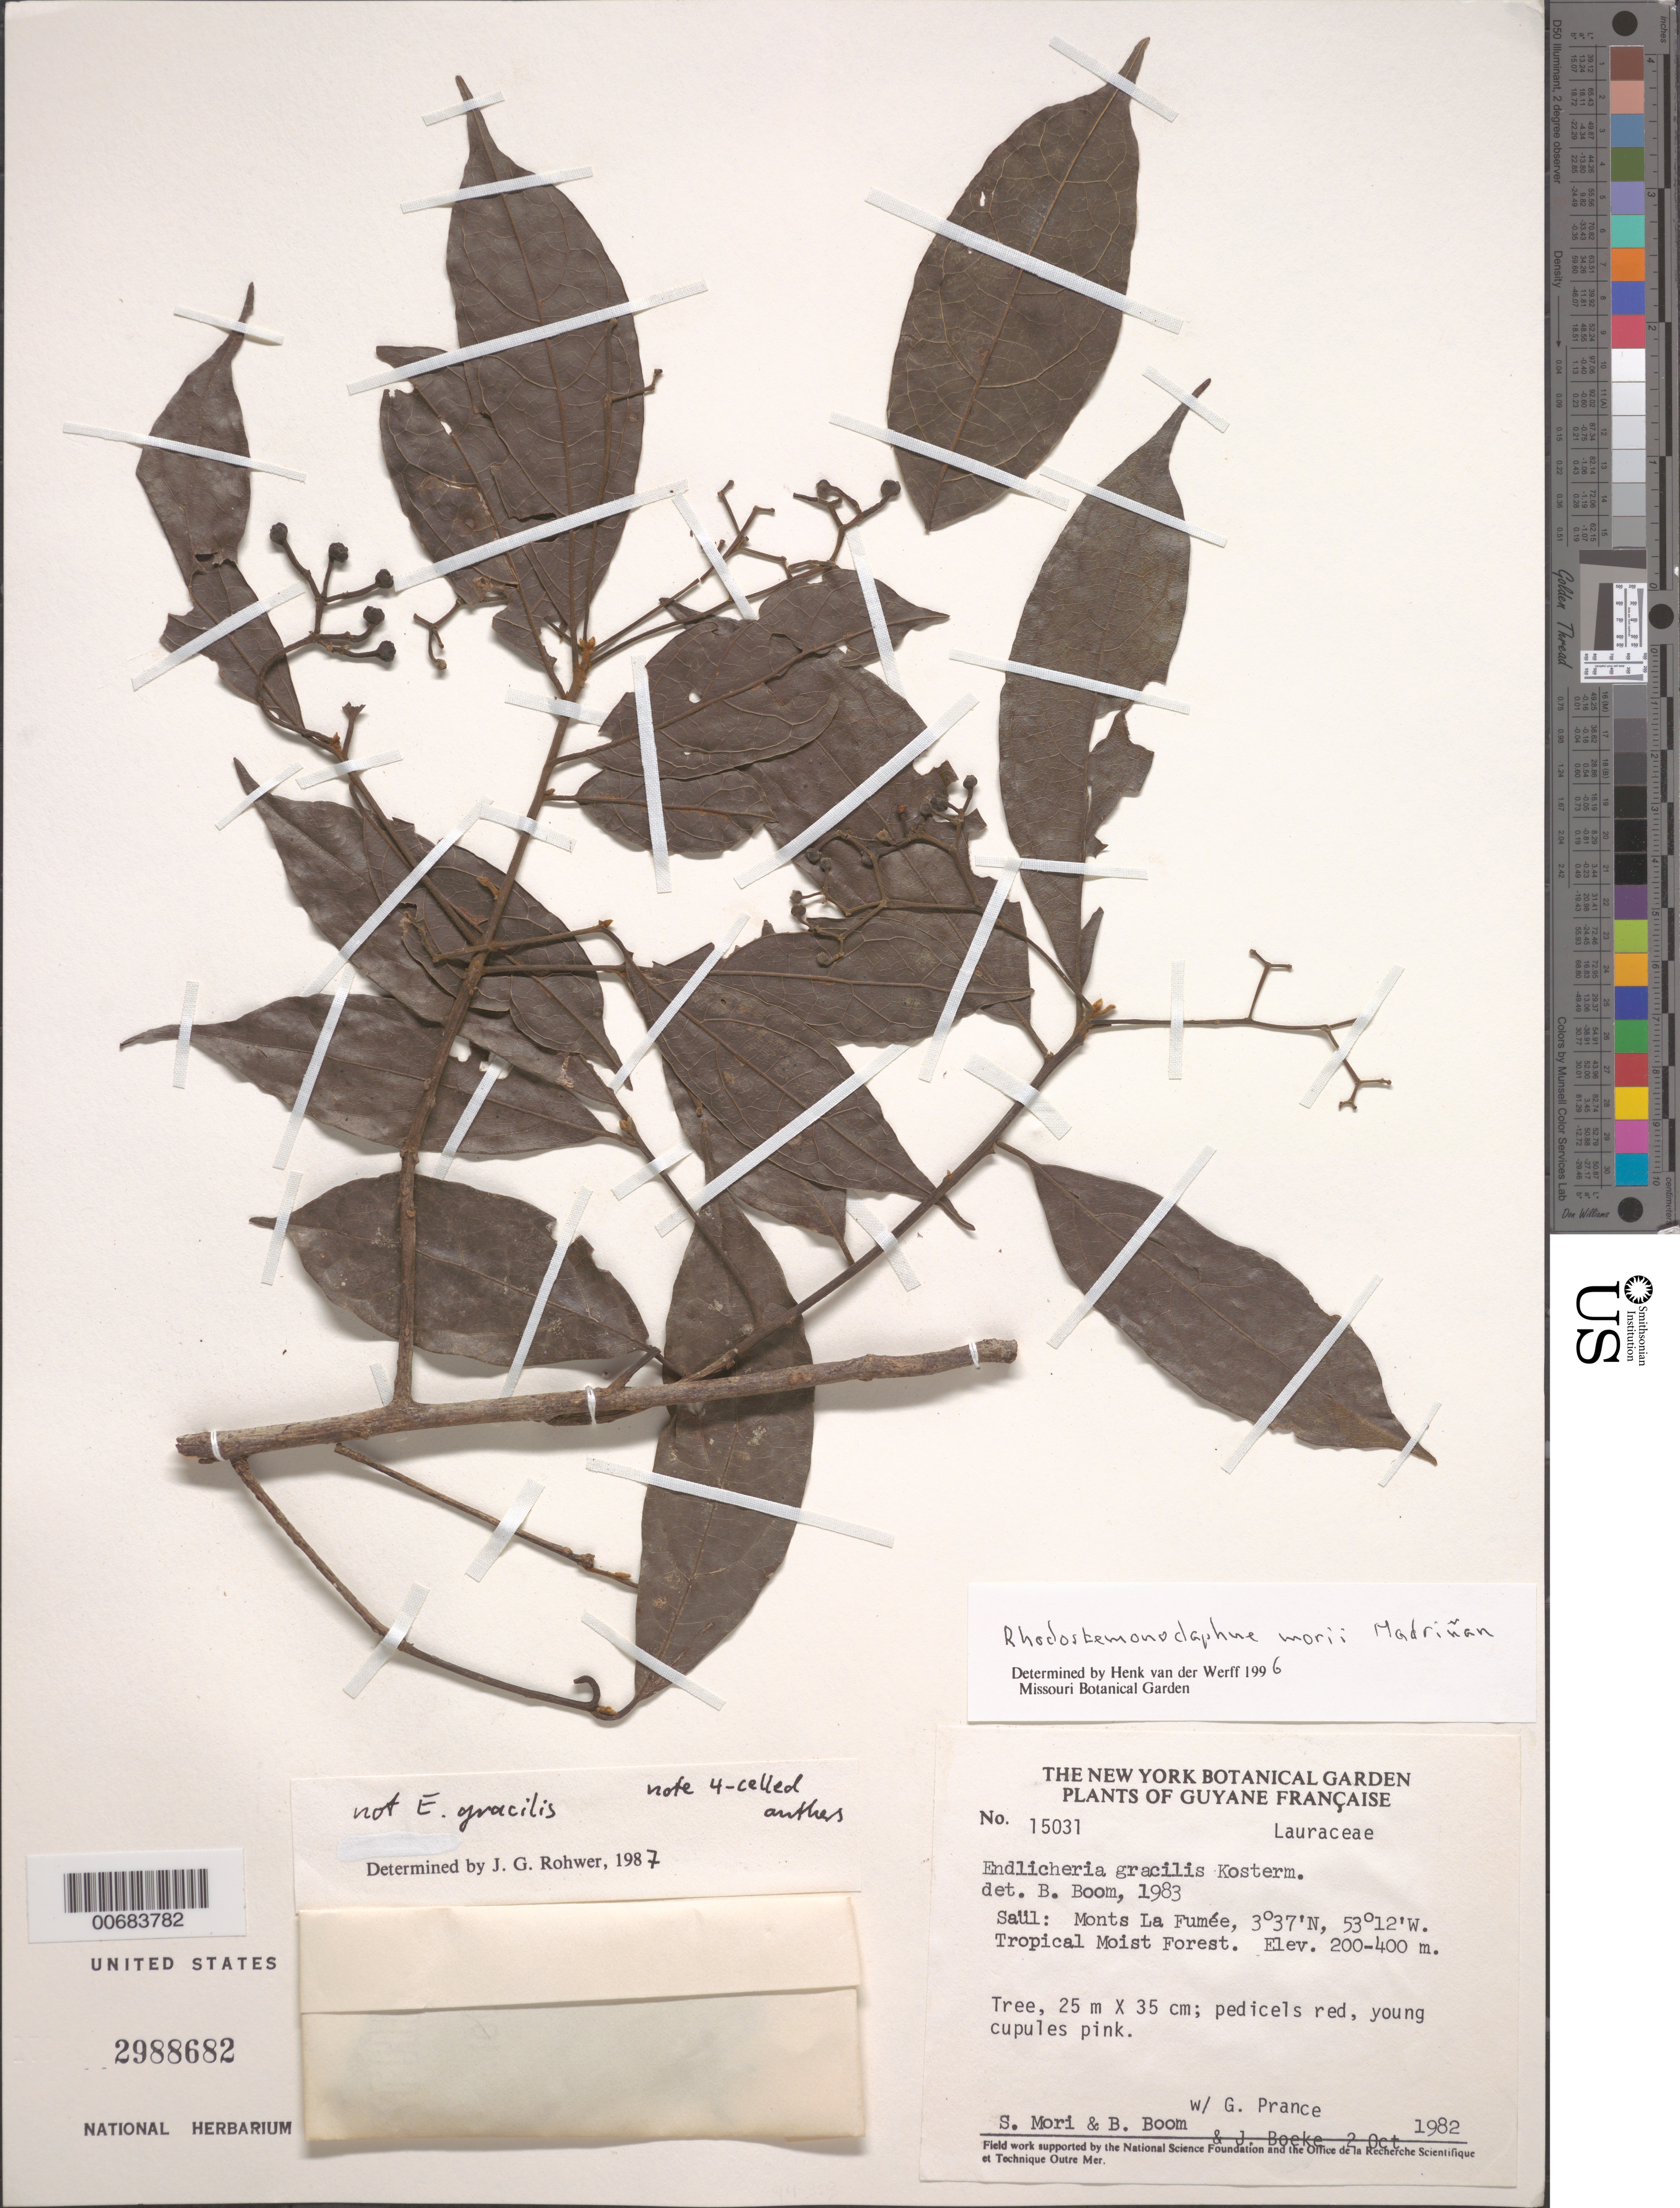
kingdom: Plantae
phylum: Tracheophyta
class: Magnoliopsida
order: Laurales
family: Lauraceae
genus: Rhodostemonodaphne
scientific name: Rhodostemonodaphne morii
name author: Madriñán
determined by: van der Werff, H., (MO), Missouri Botanical Garden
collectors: S. Mori, B. M. Boom, G. T. Prance & J. D. Boeke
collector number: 15031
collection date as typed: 2-Oct-82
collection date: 1982-10-02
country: French Guiana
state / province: Saint-Laurent-du-Maroni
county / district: Saül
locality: Saül, Monts La Fumée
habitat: Tropical moist forest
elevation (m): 200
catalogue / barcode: US 2988682